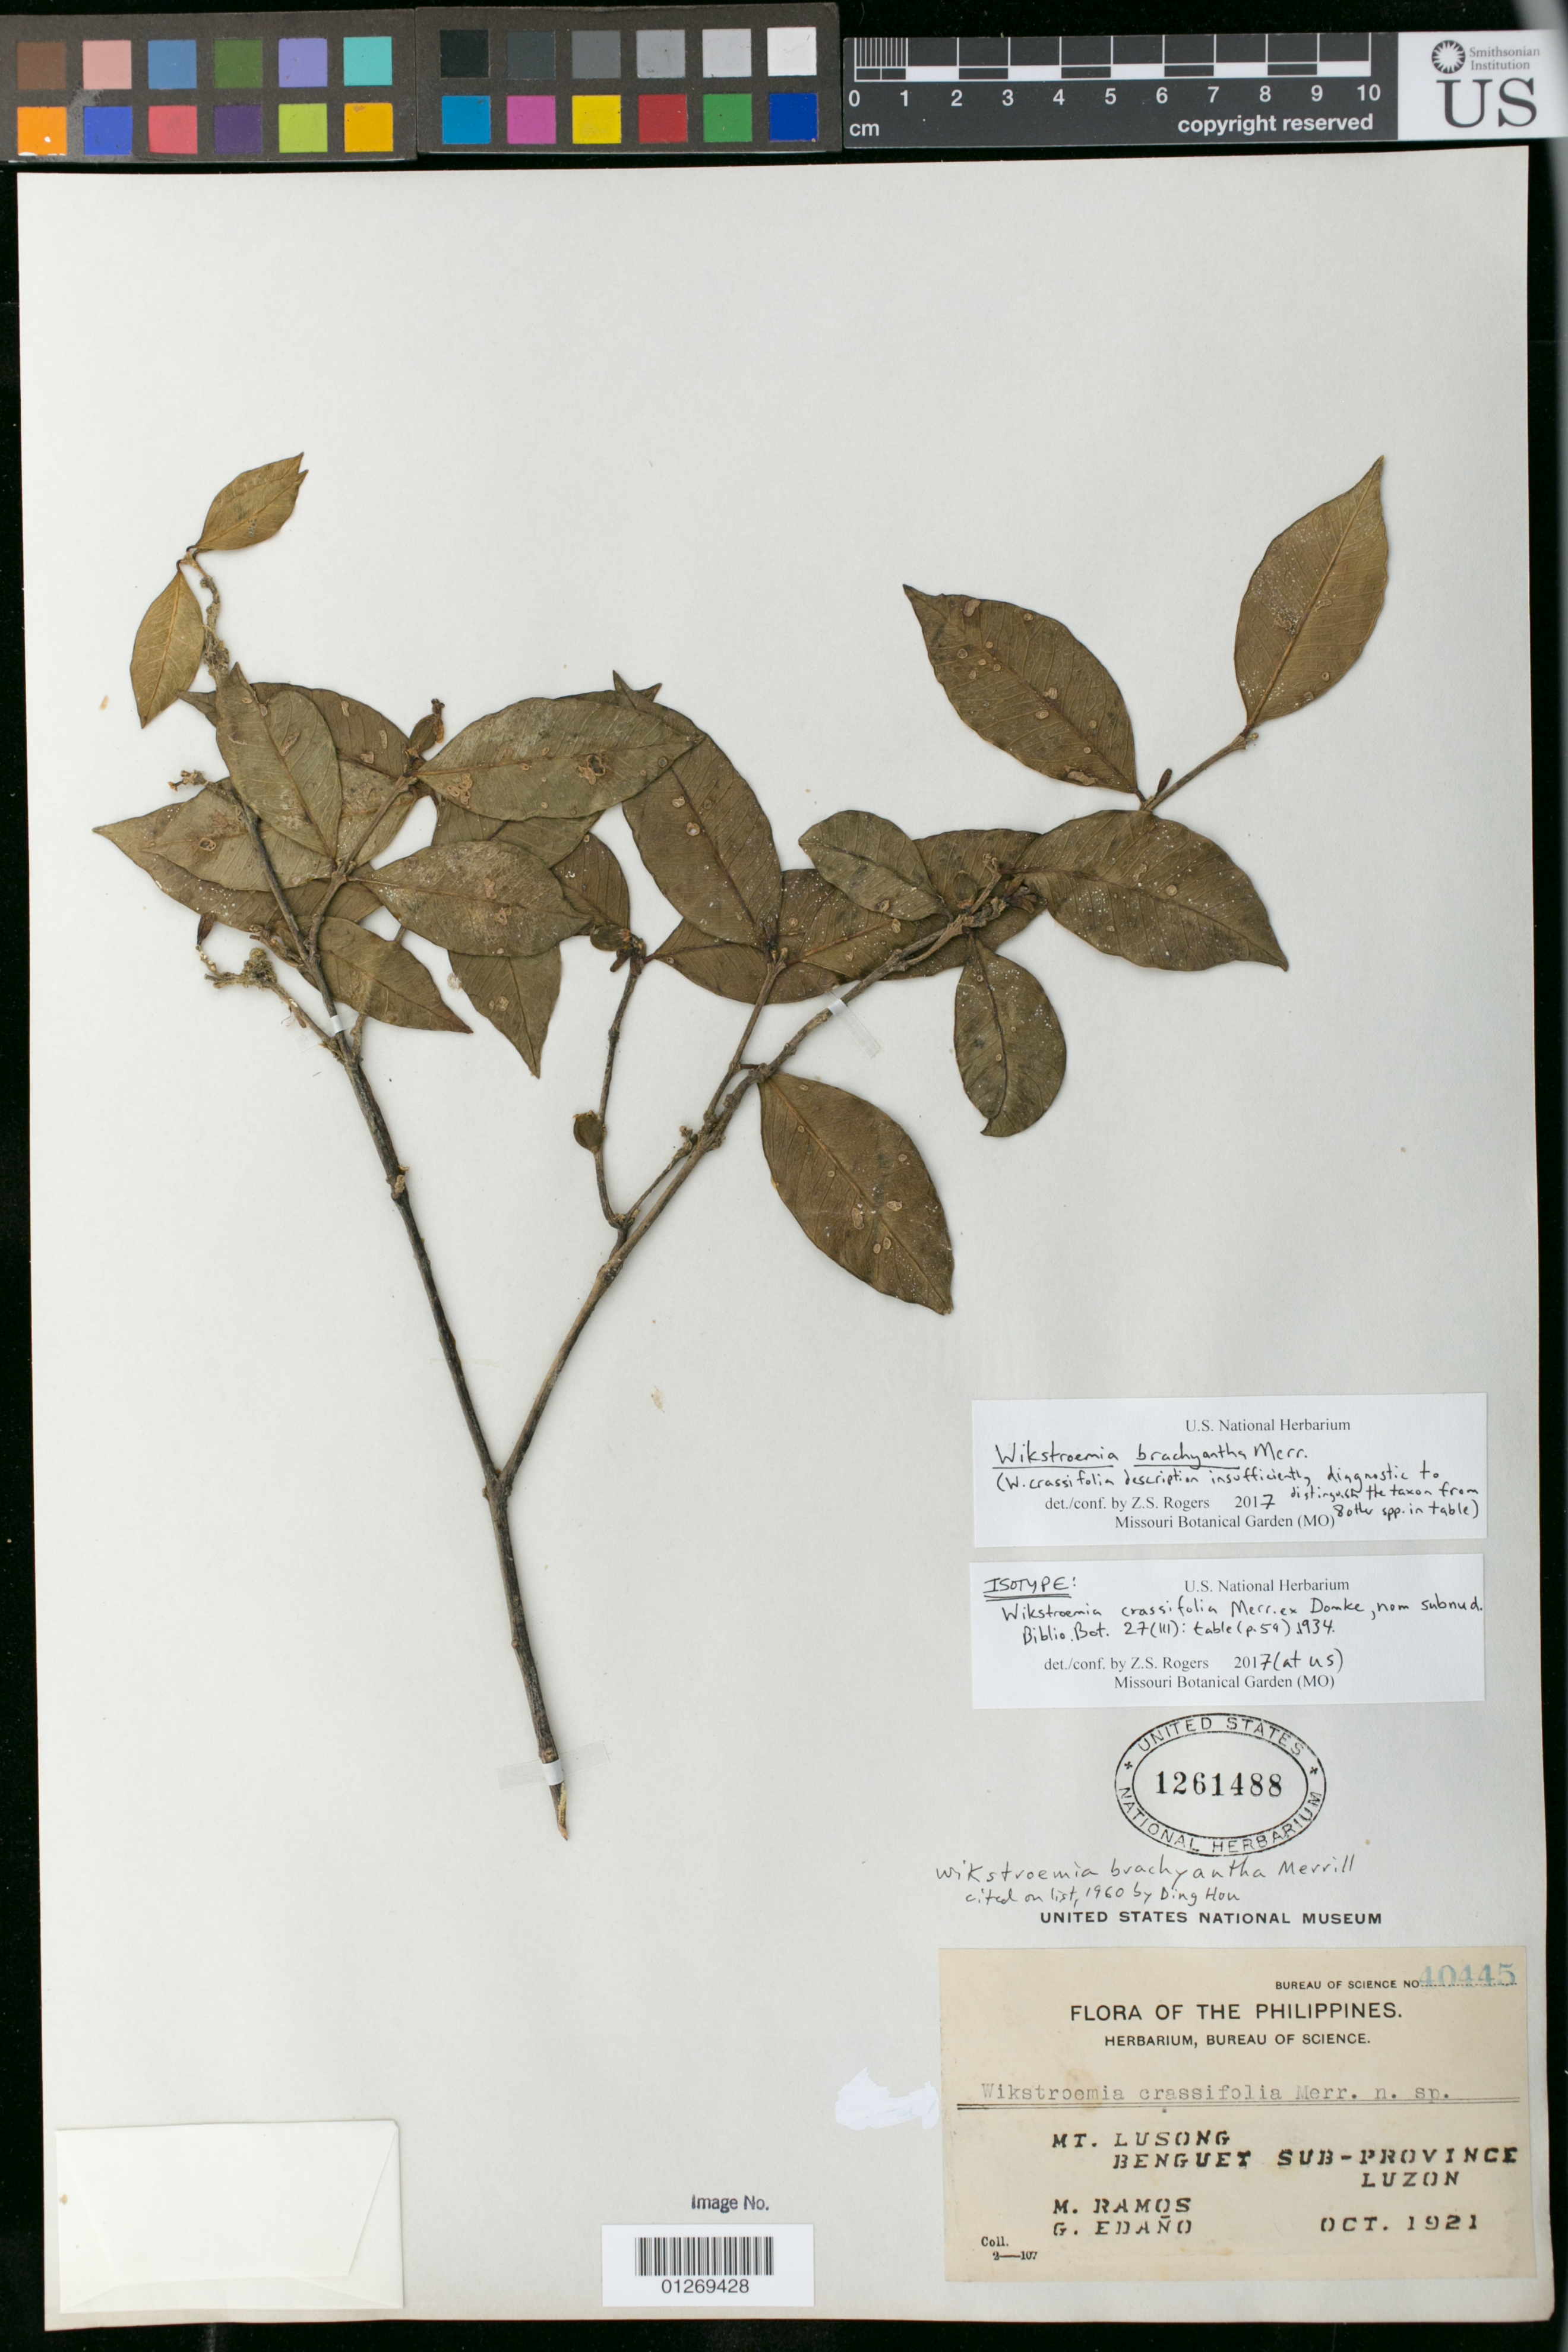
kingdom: Plantae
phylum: Tracheophyta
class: Magnoliopsida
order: Malvales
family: Thymelaeaceae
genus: Wikstroemia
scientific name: Wikstroemia crassifolia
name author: Merr. ex Domke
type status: Isotype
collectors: M. Ramos & G. E. Edaño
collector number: Bur. Sci. 10445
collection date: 1921-10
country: Philippines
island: Luzon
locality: Mt. Lusong, Benguet sub-province, Luzon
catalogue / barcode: US 1261488